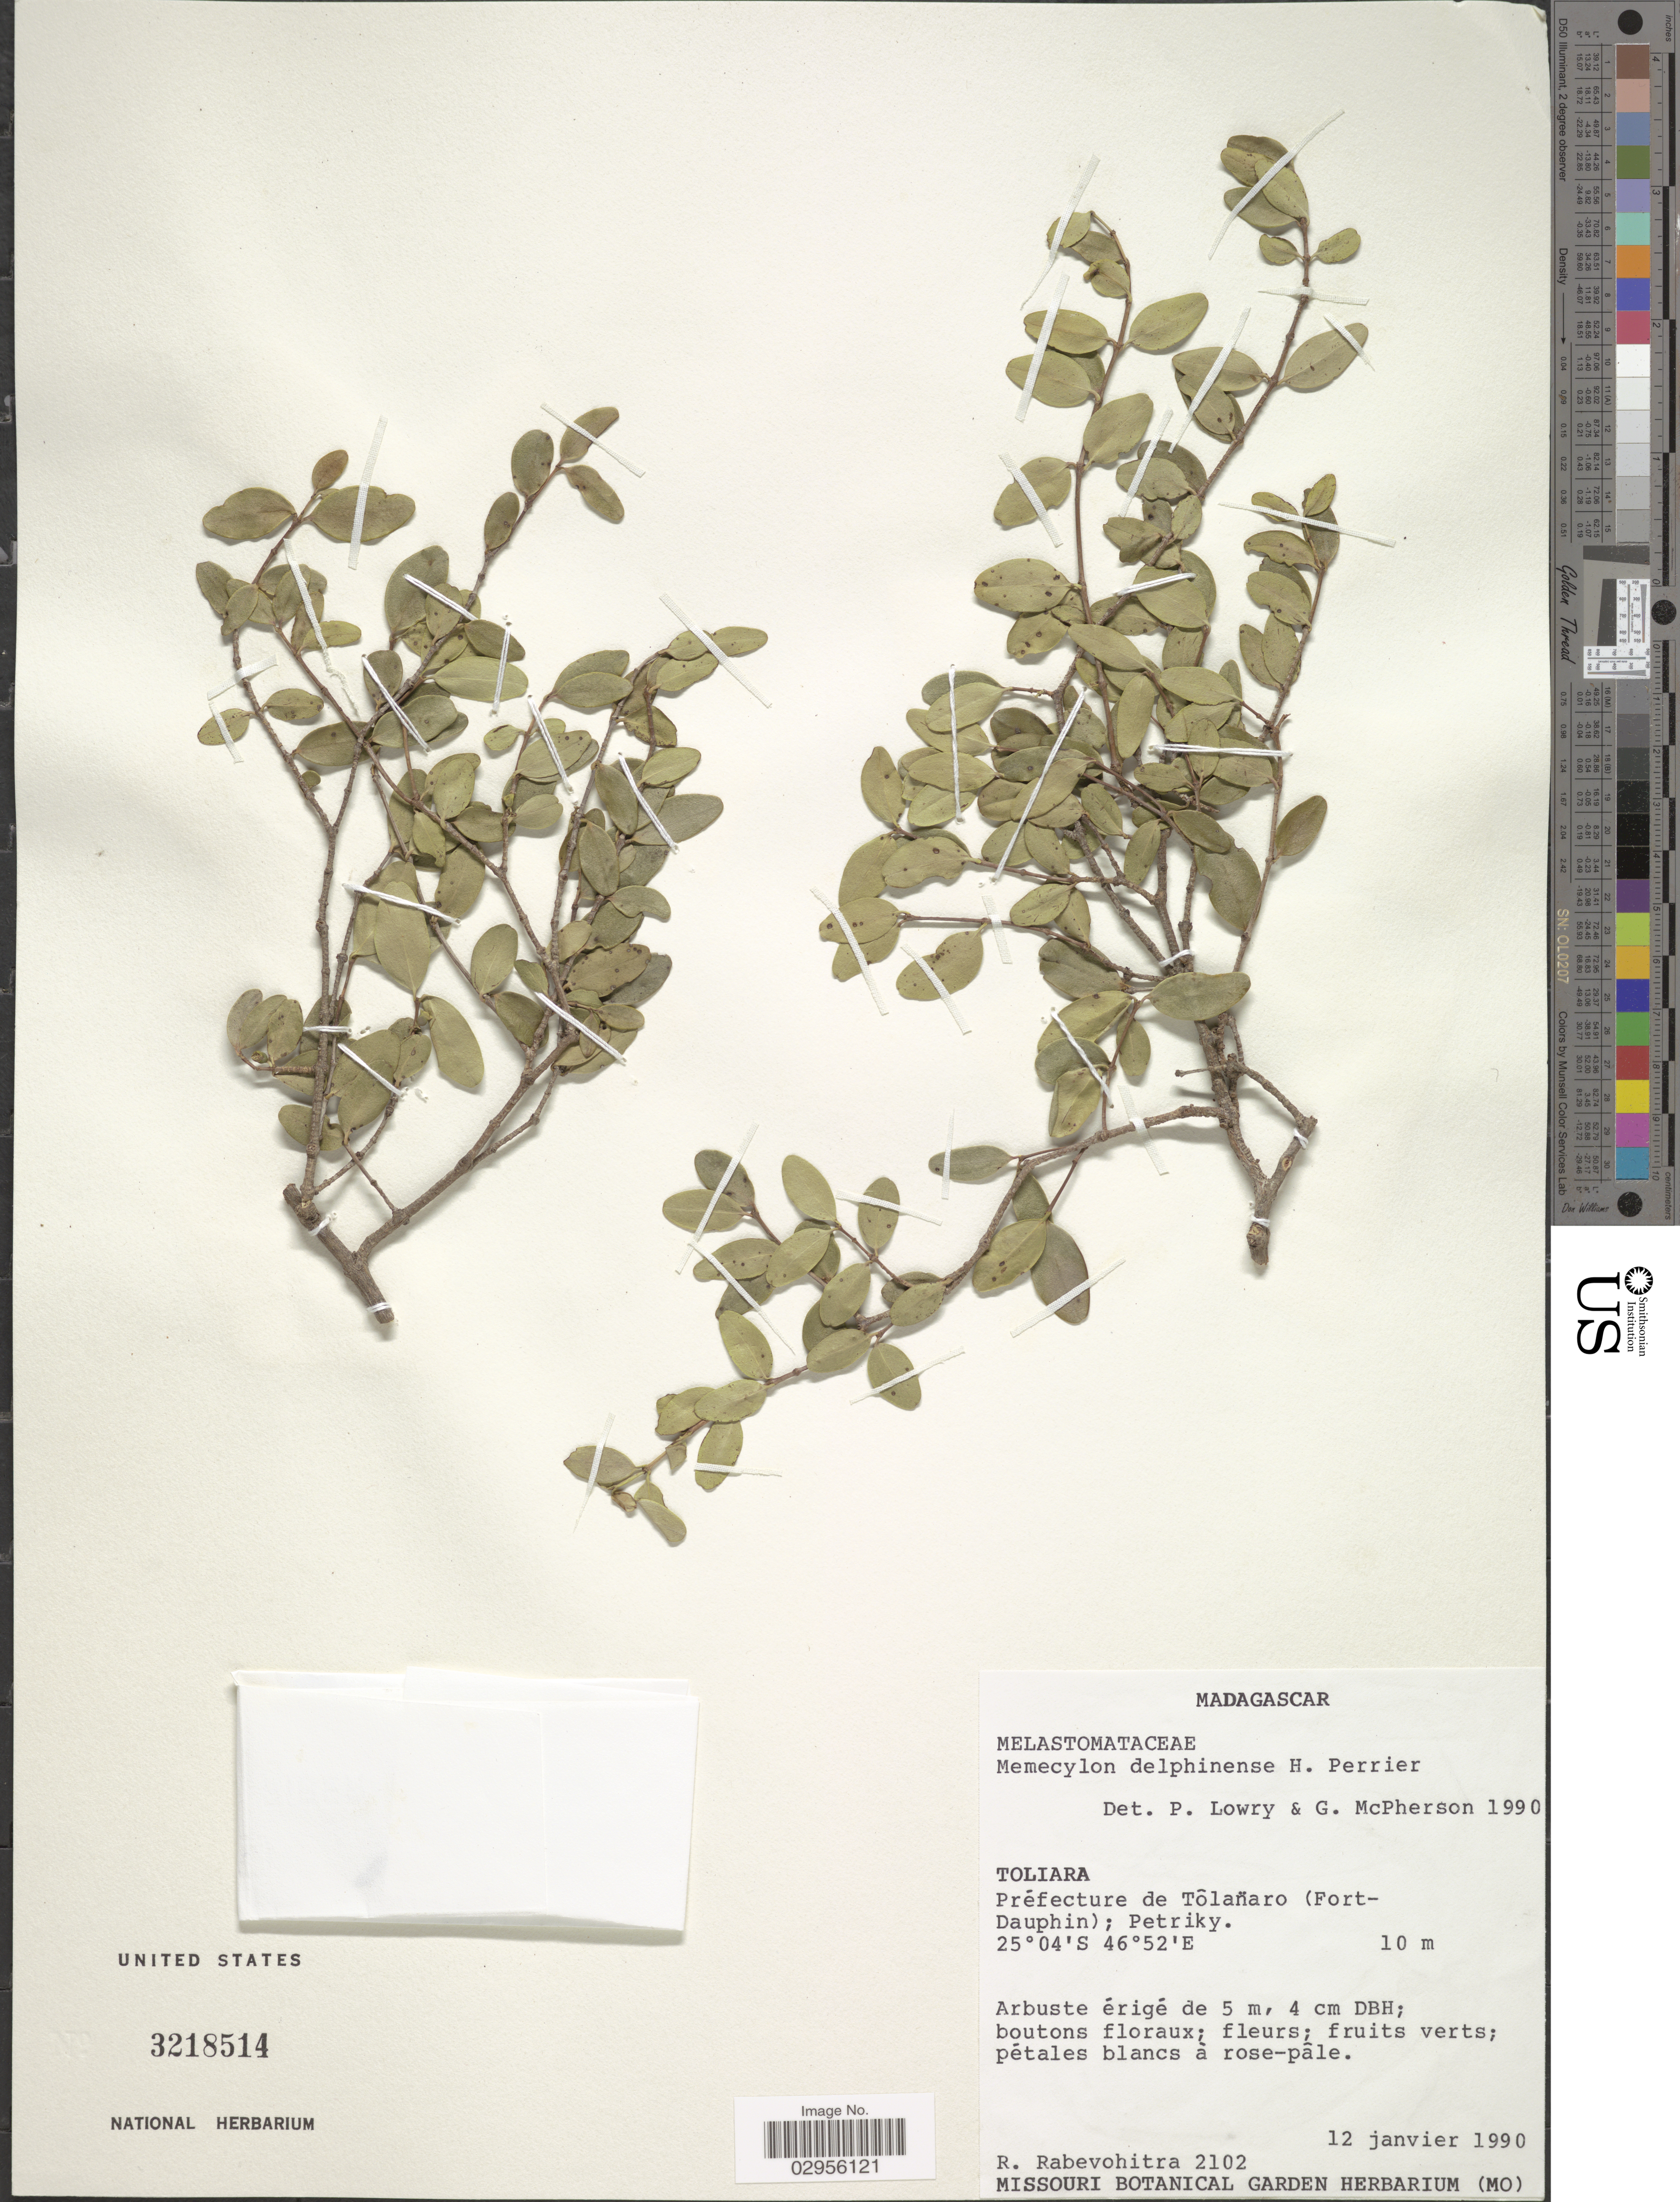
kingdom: Plantae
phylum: Tracheophyta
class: Magnoliopsida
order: Myrtales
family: Melastomataceae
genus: Memecylon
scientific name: Memecylon delphinense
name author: H. Perrier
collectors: R. Rabevohitra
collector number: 2102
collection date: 1990-01-12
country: Madagascar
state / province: Anosy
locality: Préfecture de Tôlanaro (Fort-Dauphin); Petriky.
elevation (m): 10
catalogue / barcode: US 3218514